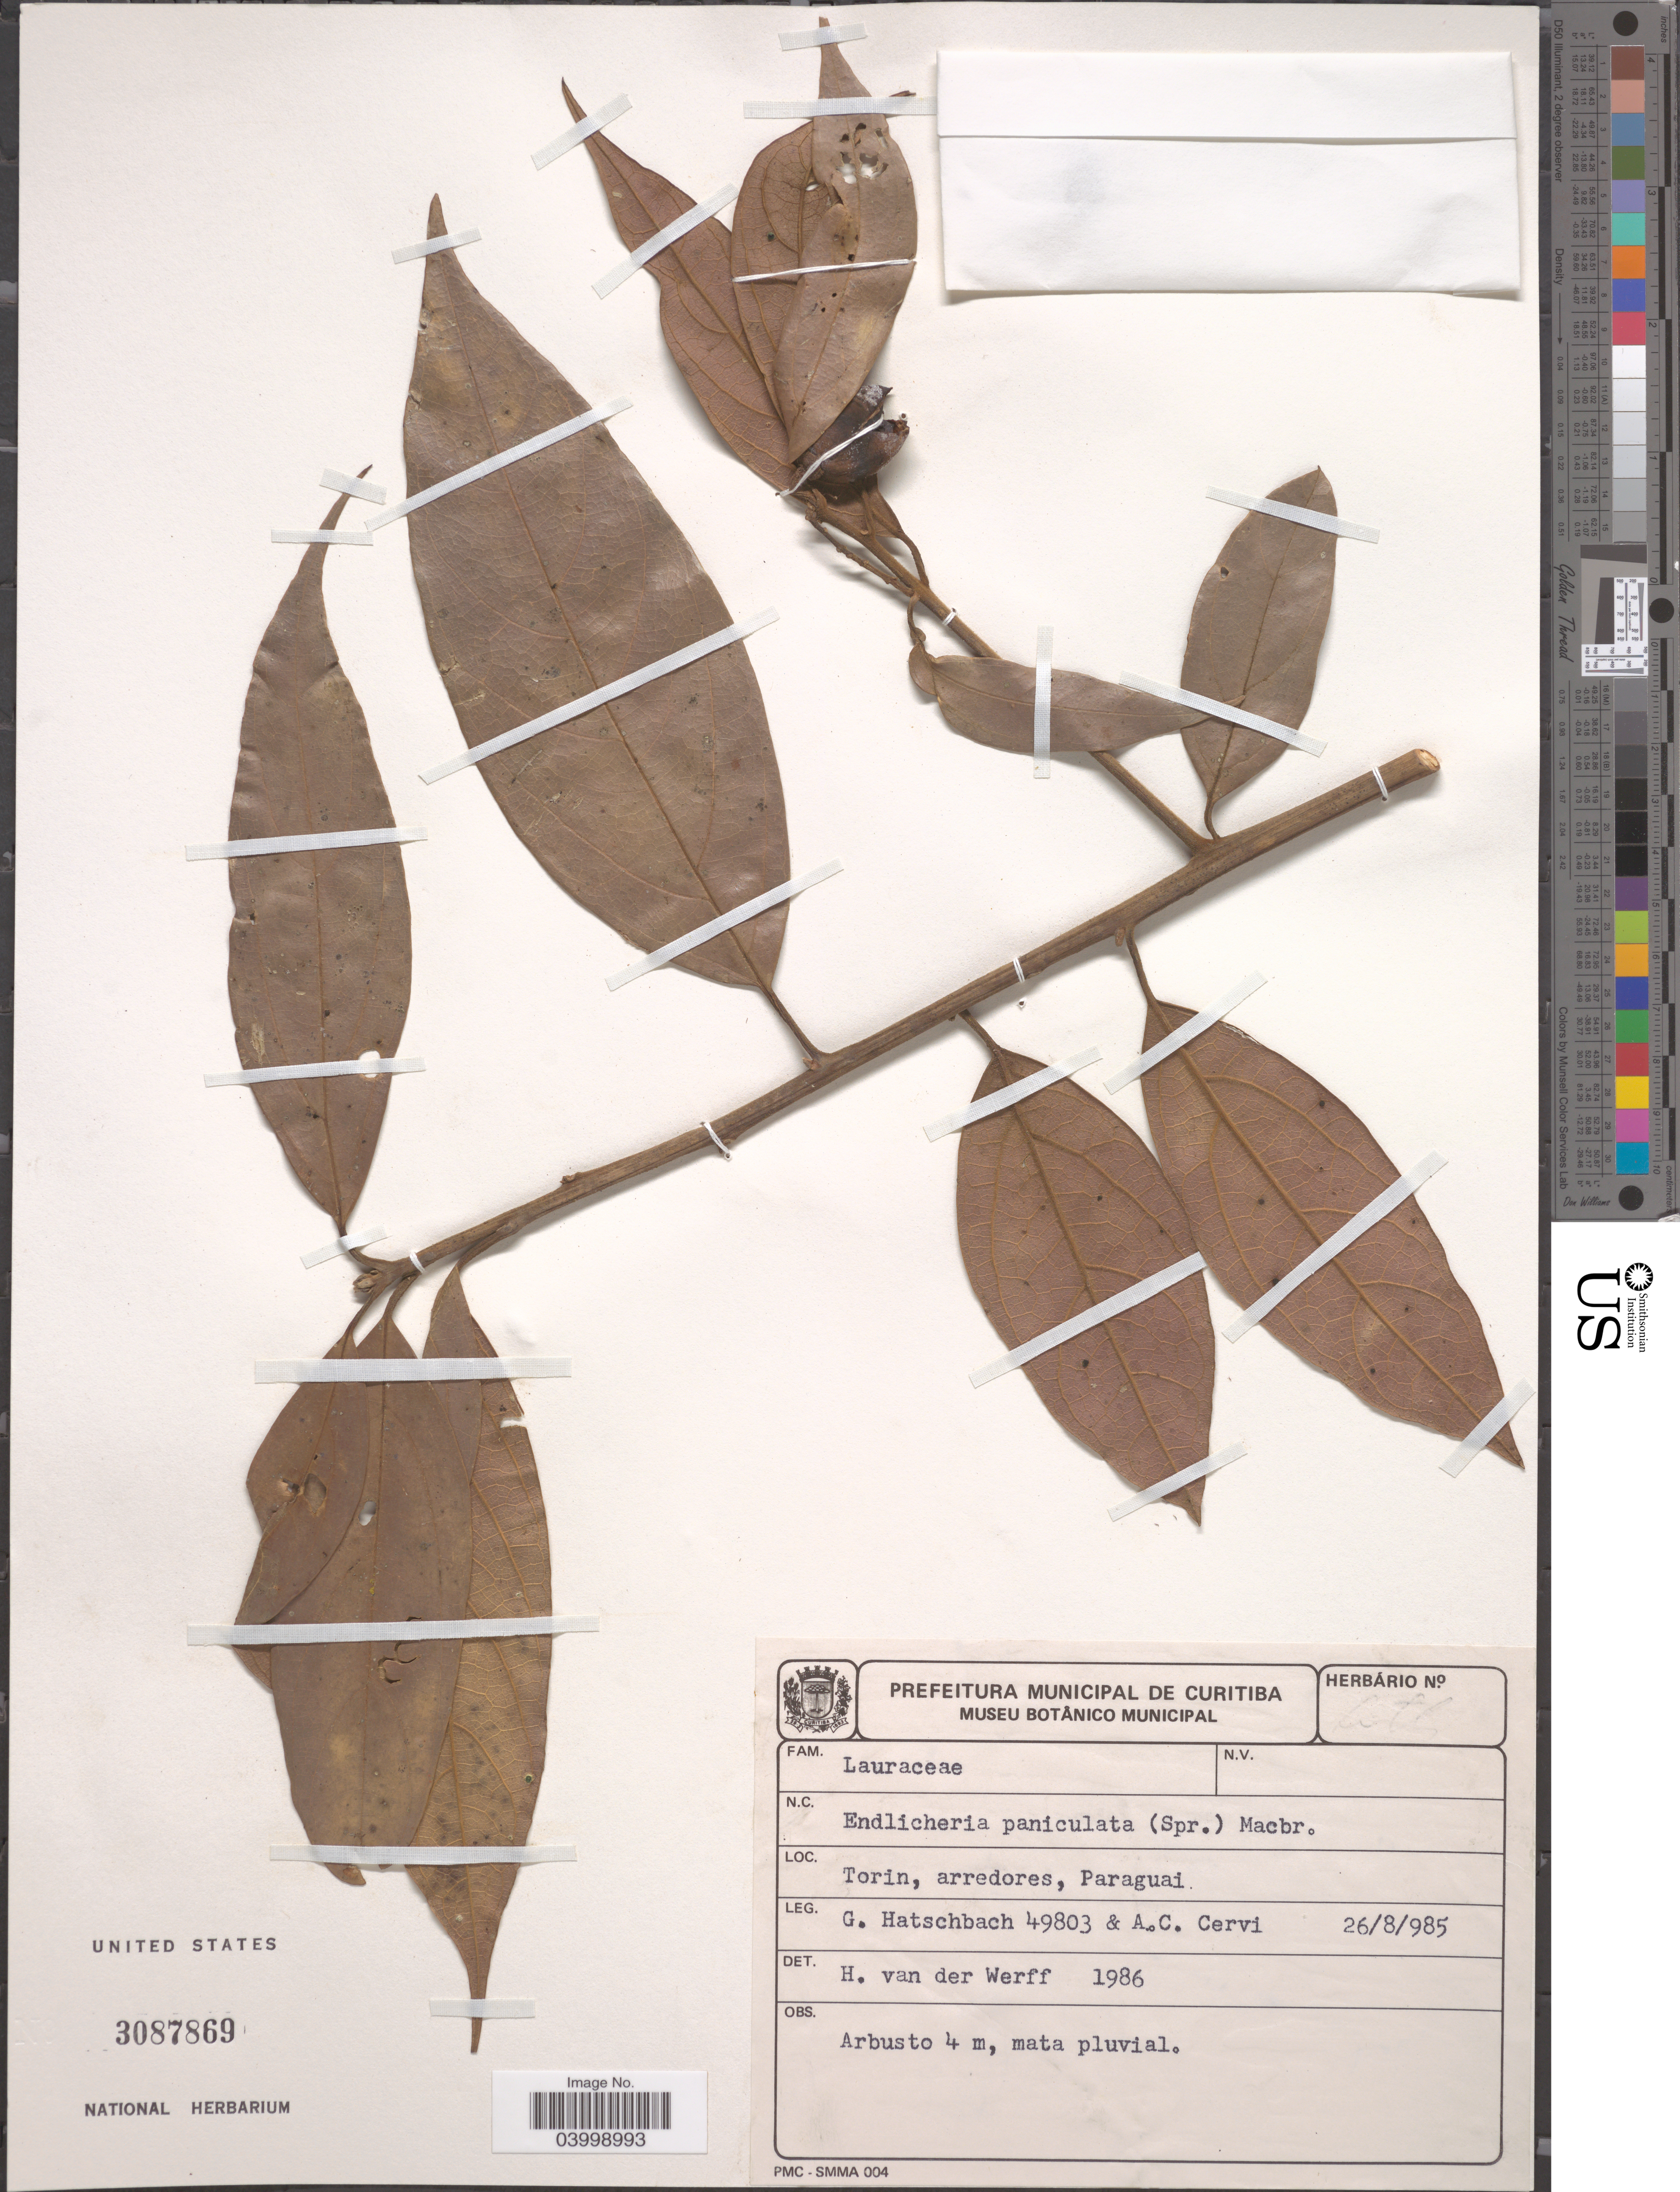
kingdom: Plantae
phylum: Tracheophyta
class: Magnoliopsida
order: Laurales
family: Lauraceae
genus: Endlicheria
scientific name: Endlicheria paniculata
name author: (Spreng.) J.F. Macbr.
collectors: G. Hatschbach & A. C. Cervi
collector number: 49803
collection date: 1985-08-26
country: Paraguay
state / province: Paraguari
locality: Torin, arredores.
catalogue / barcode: US 3087869